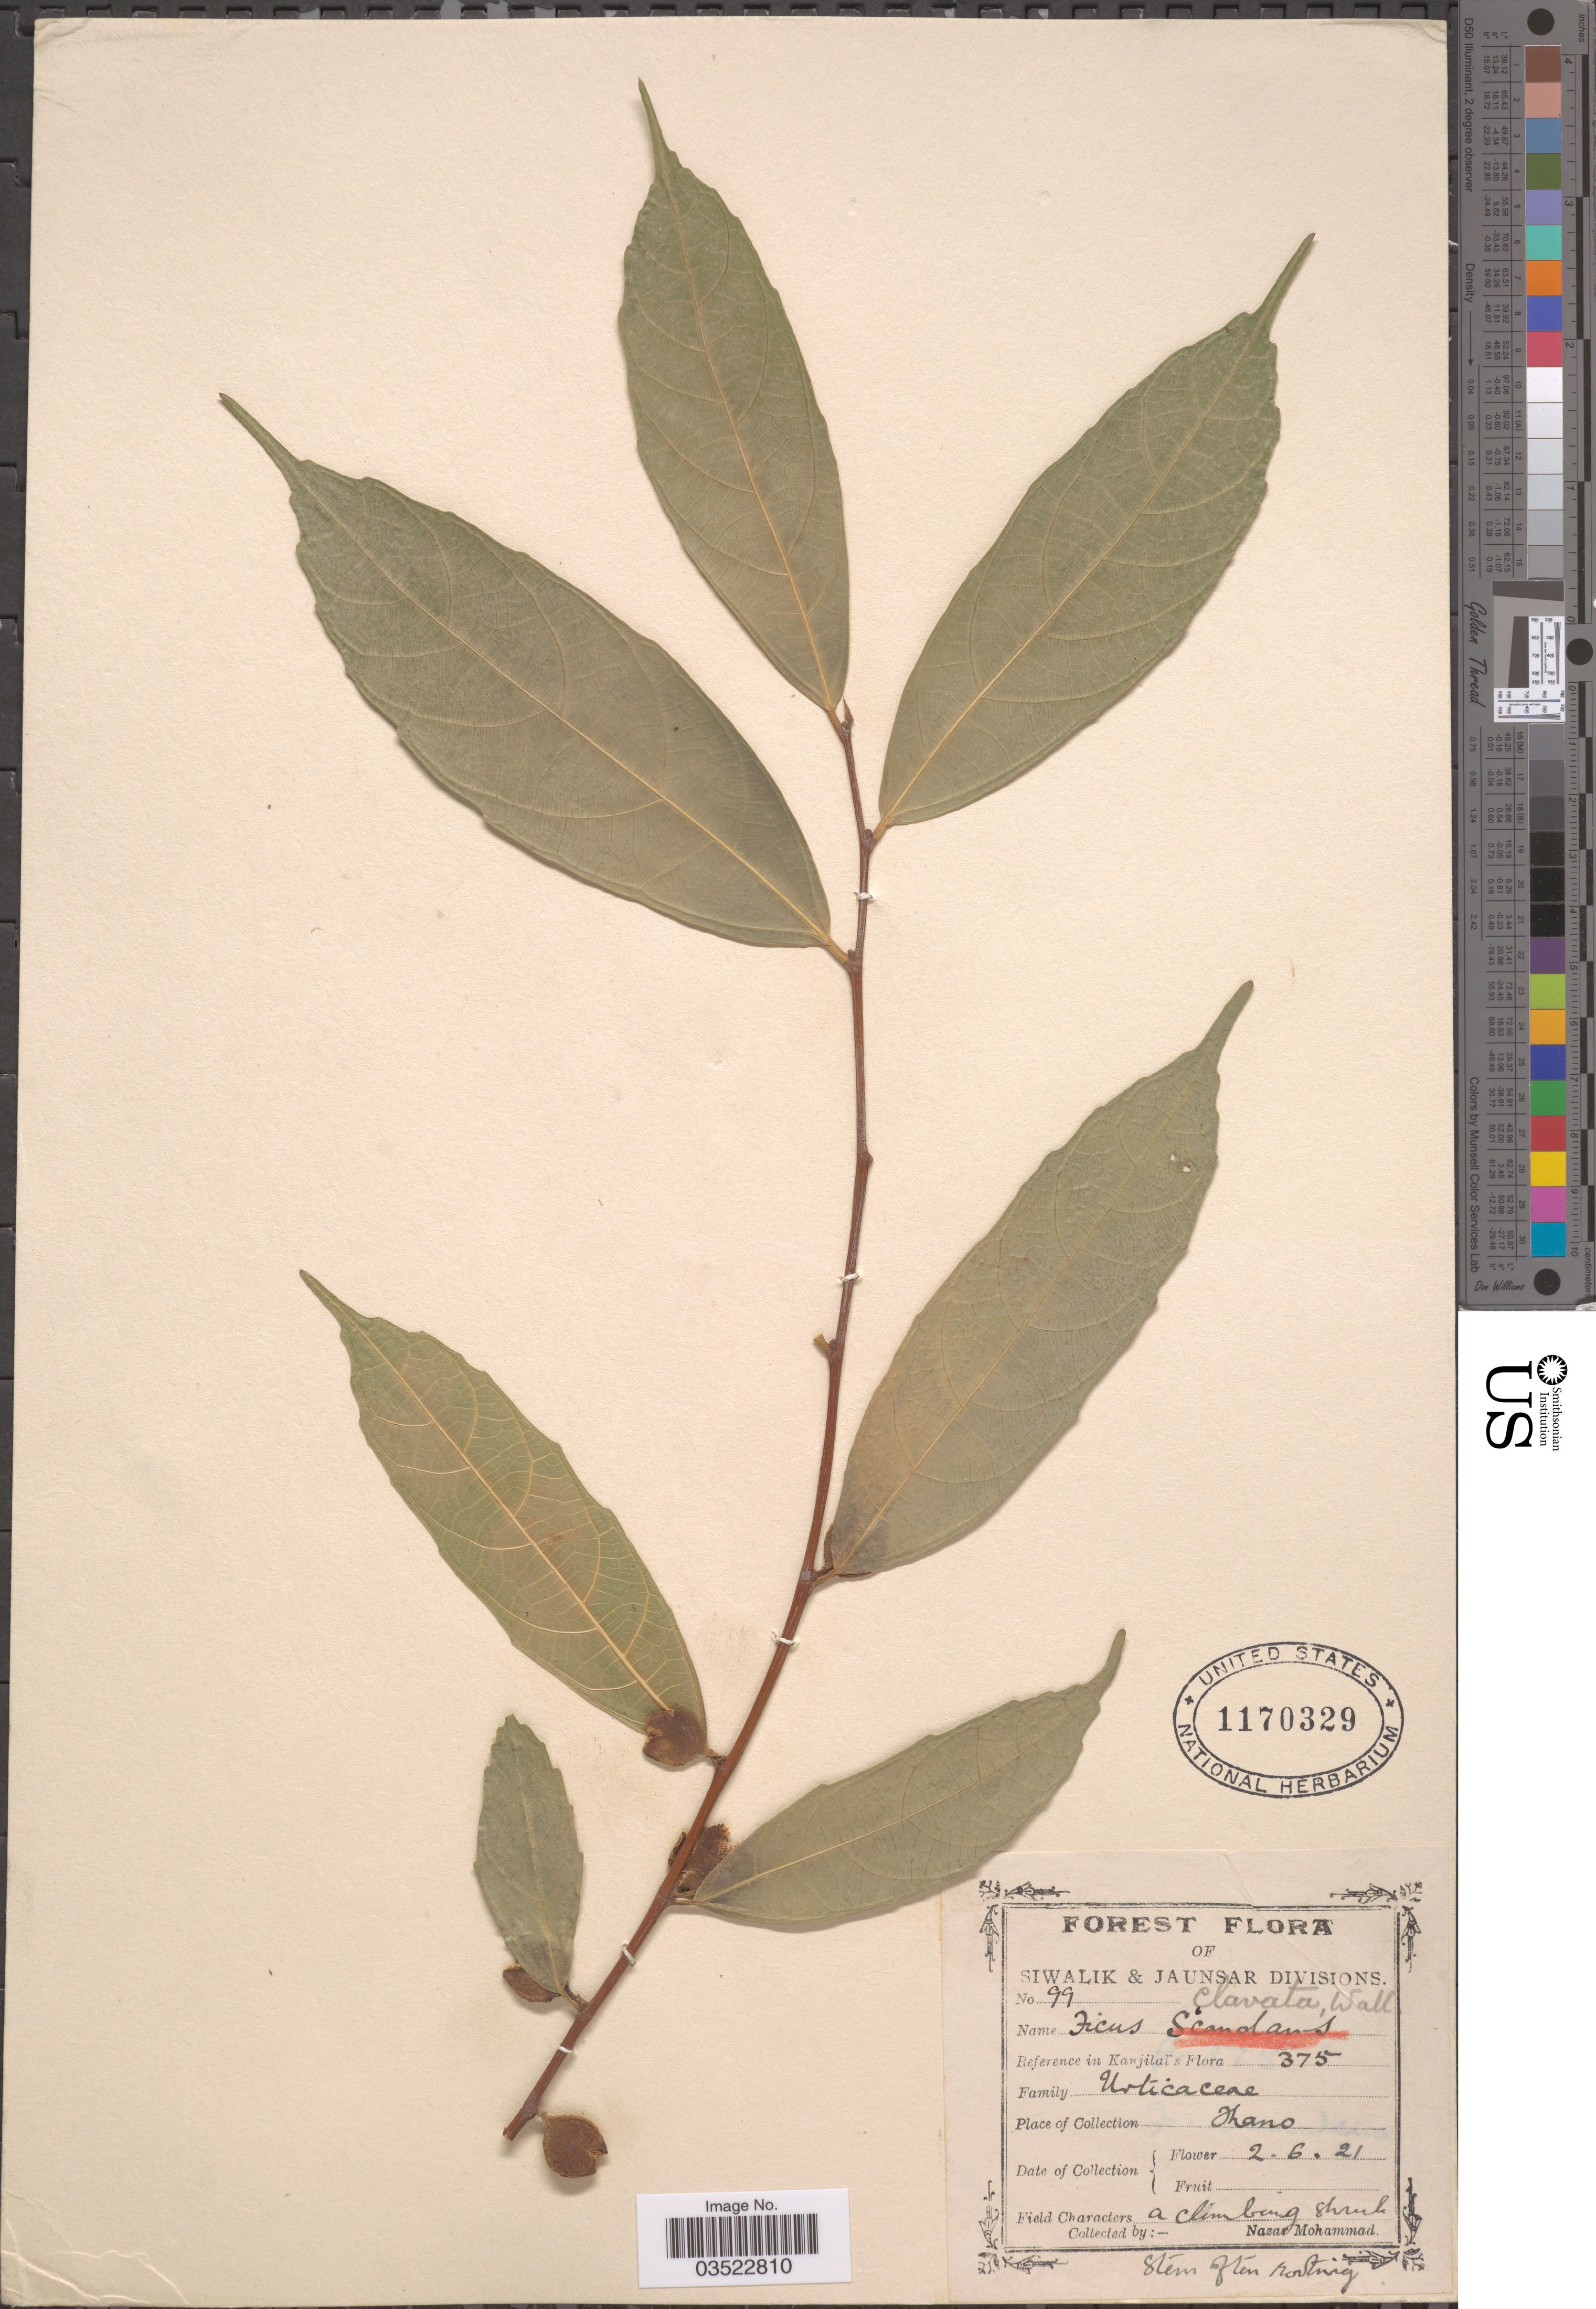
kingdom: Plantae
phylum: Tracheophyta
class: Magnoliopsida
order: Rosales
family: Moraceae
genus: Ficus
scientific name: Ficus subincisa var. subincisa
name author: Buch.-Ham. ex Sm.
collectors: N. Mohammad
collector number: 99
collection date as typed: Transcribed d/m/y: 2/6/21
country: India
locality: Siwalik & Jaunsar Divisions. Thano.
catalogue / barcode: US 1170329